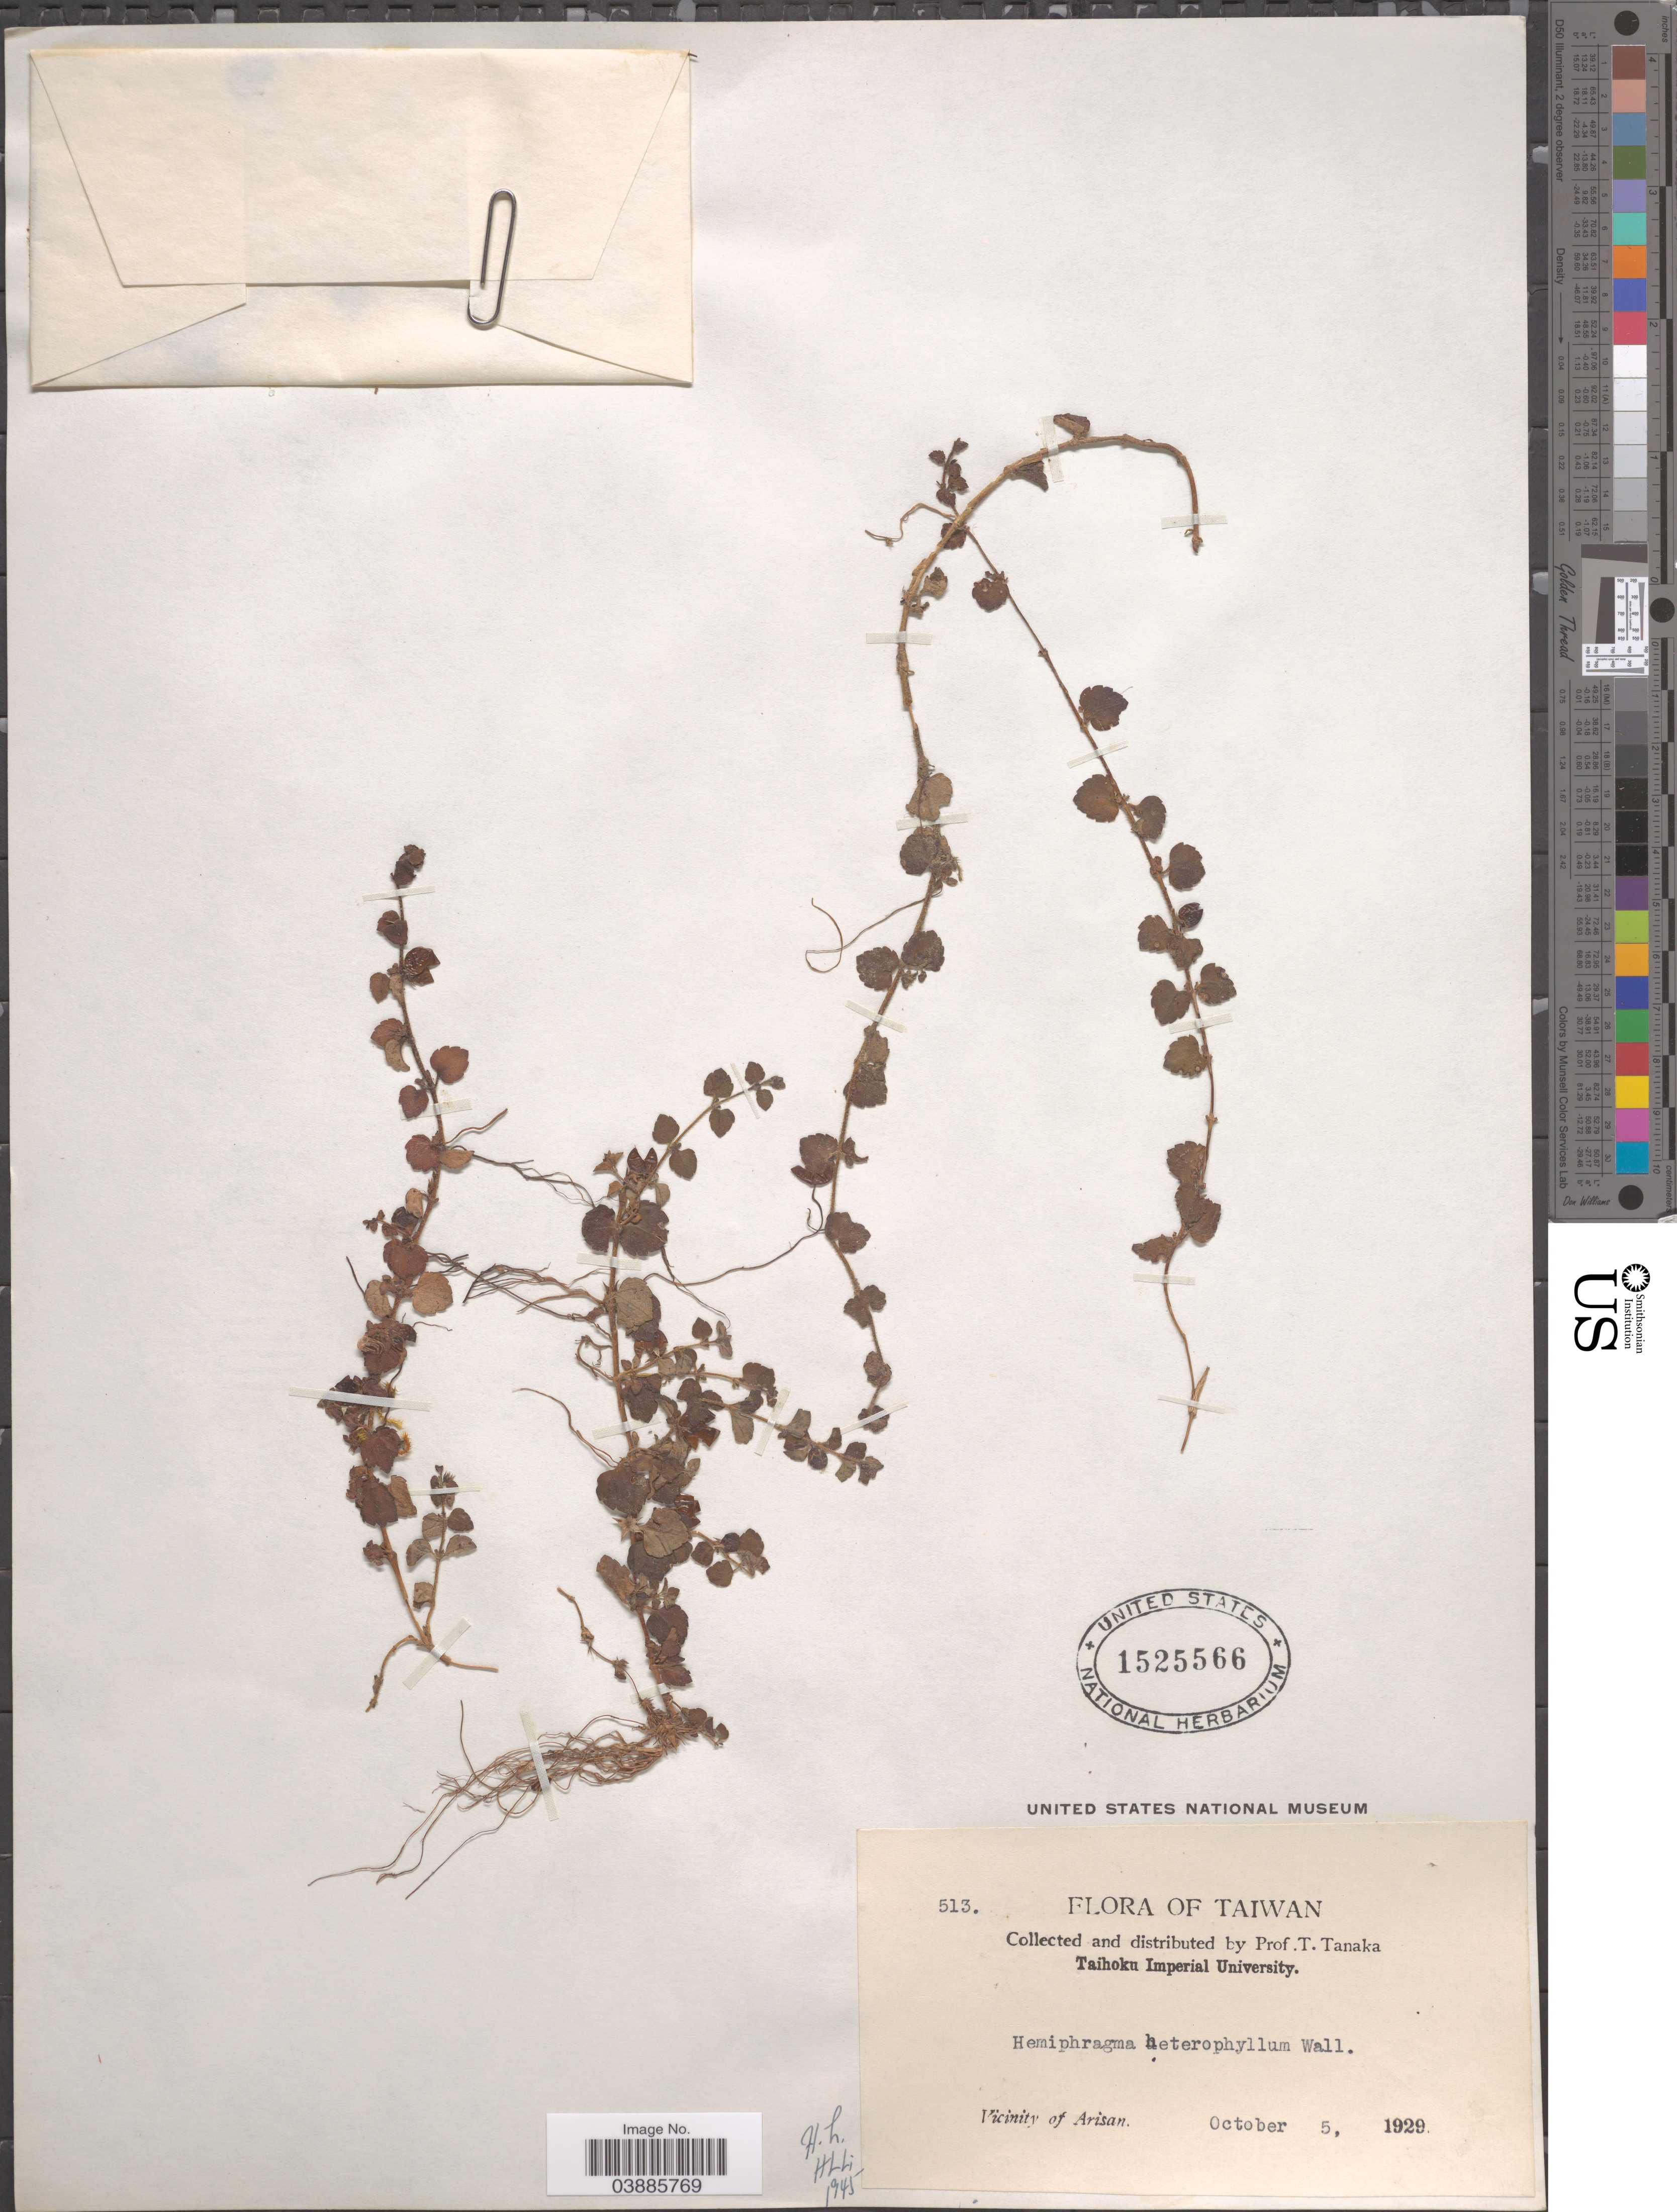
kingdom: Plantae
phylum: Tracheophyta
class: Magnoliopsida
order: Lamiales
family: Plantaginaceae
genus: Hemiphragma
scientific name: Hemiphragma heterophyllum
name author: Wall.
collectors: T. Tanaka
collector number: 513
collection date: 1929-10-05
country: Taiwan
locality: Vicinity of Arisan.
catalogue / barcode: US 1525566